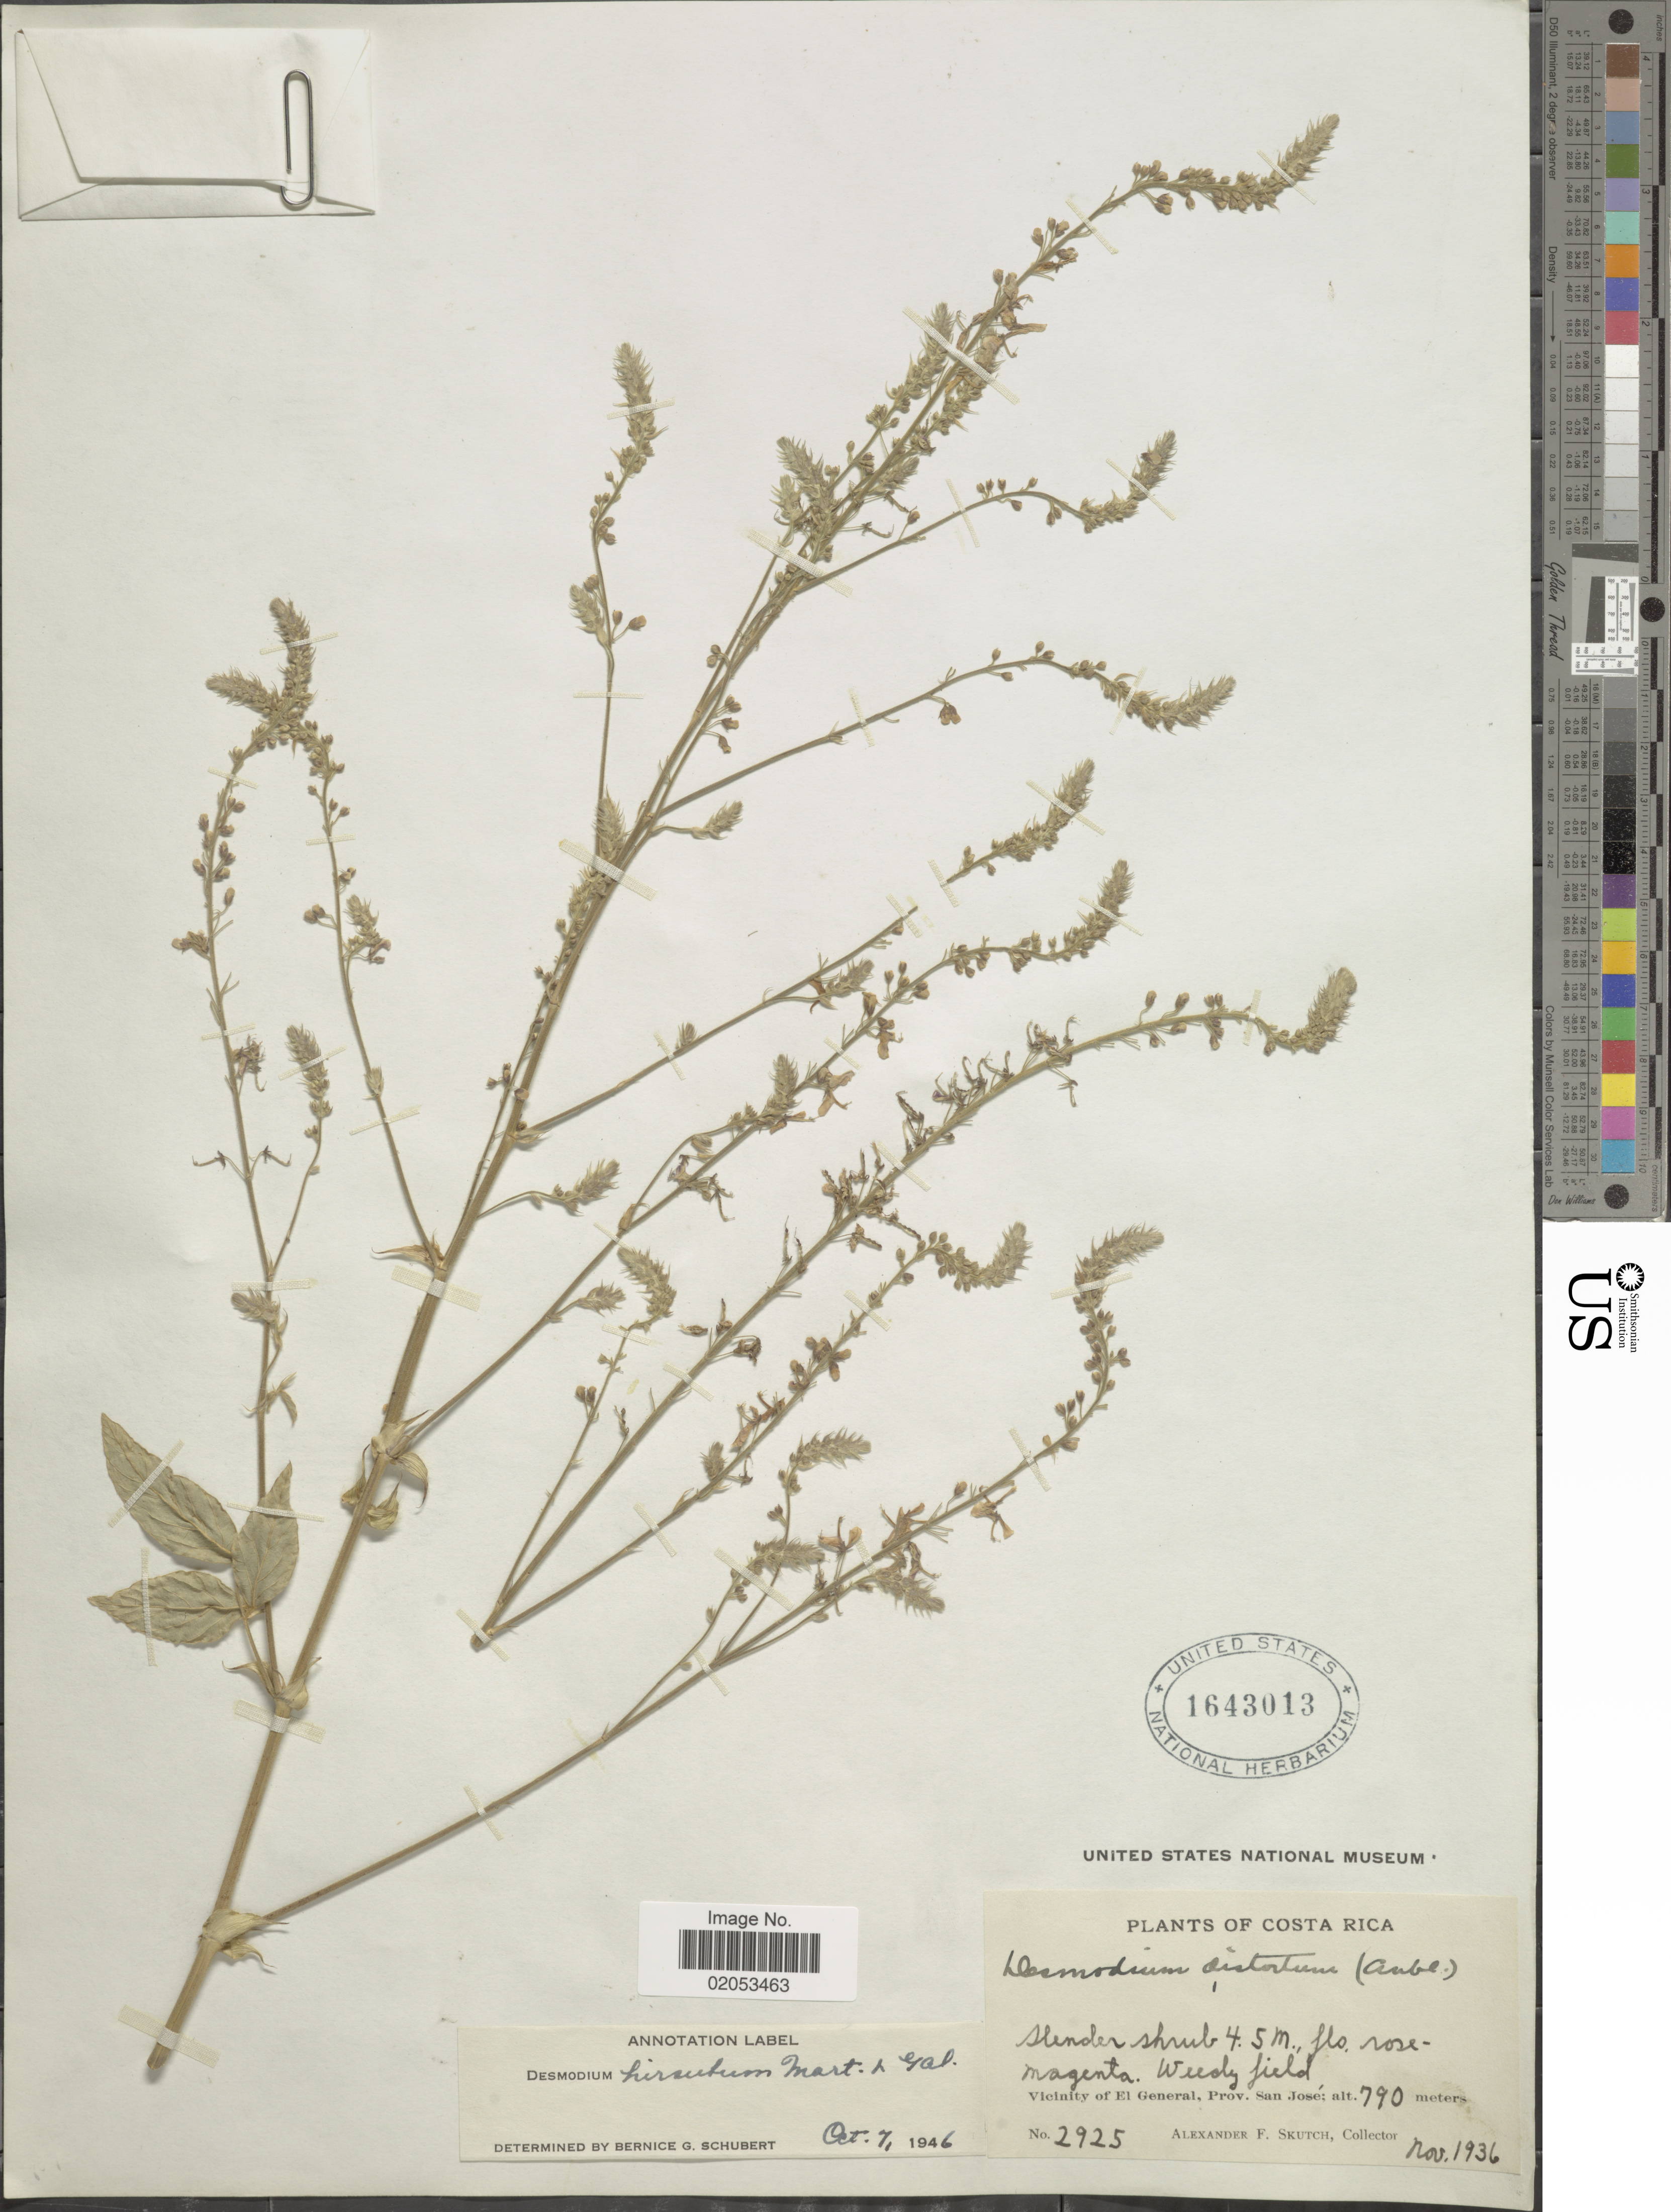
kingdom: Plantae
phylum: Tracheophyta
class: Magnoliopsida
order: Fabales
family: Fabaceae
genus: Desmodium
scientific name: Desmodium hirsutum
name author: M. Martens & Galeotti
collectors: A. F. Skutch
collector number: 2925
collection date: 1936-11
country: Costa Rica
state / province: San José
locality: Vicinity of El General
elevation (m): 790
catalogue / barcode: US 1643013